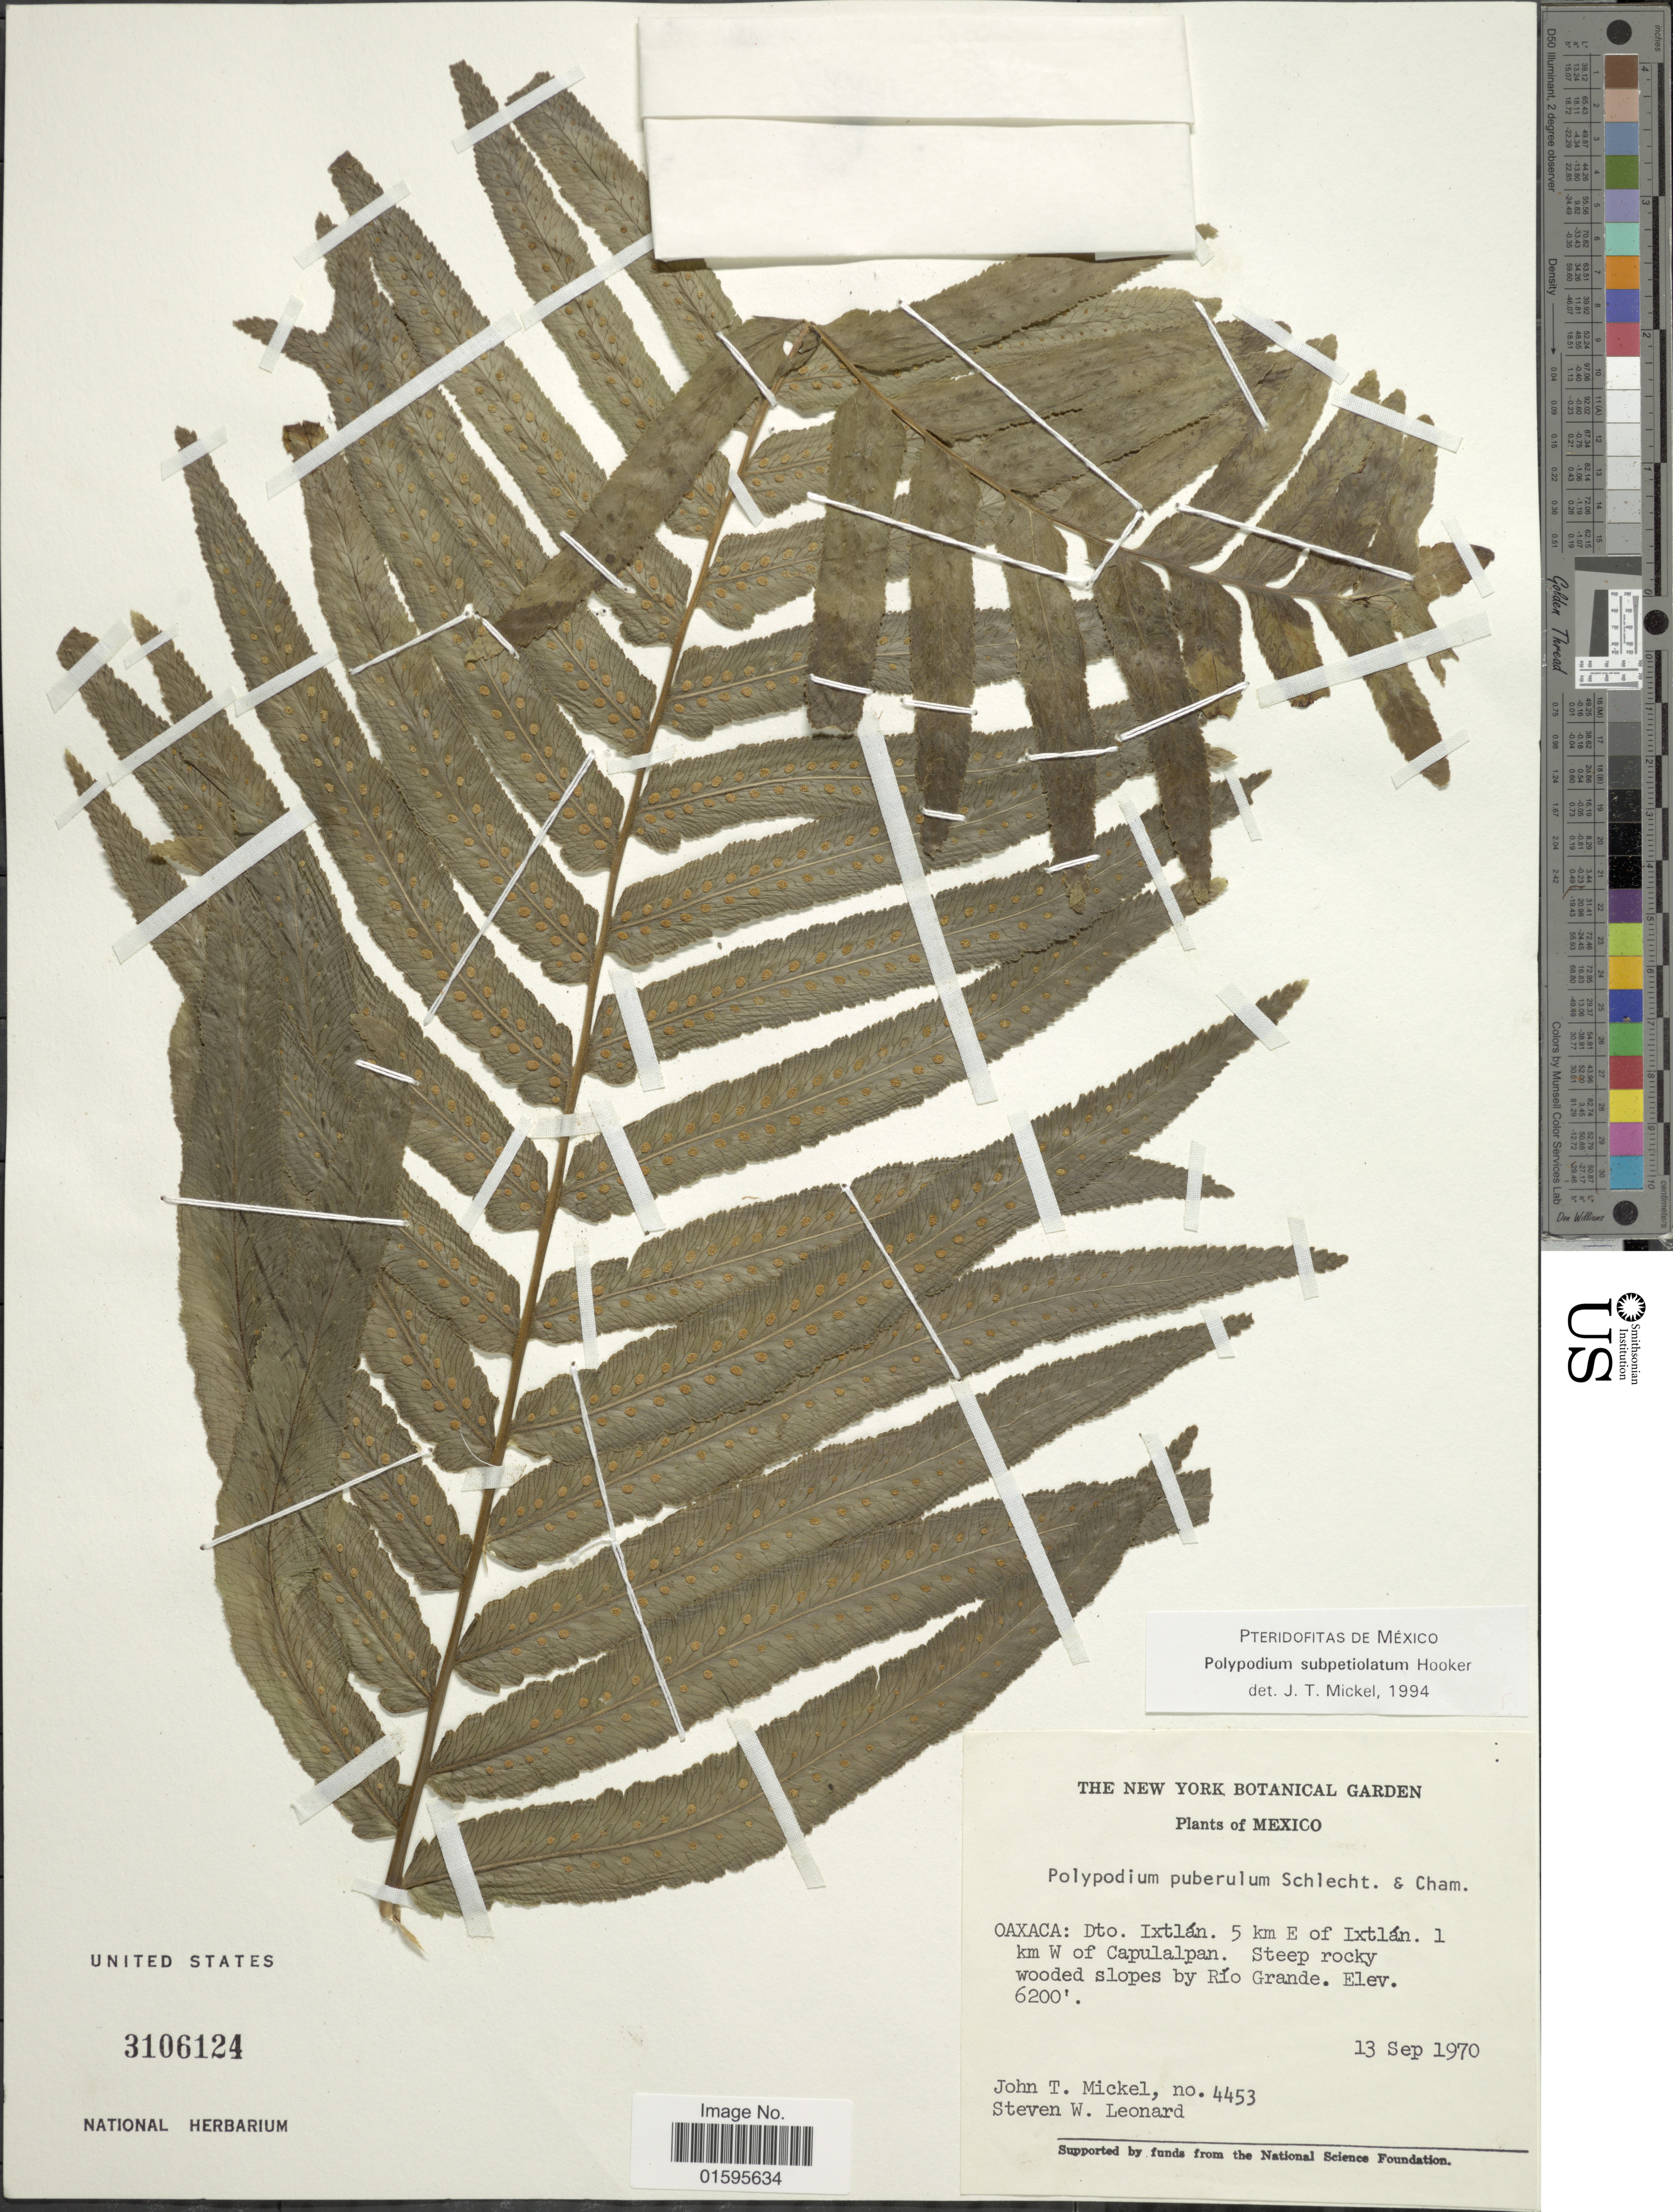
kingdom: Plantae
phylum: Tracheophyta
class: Polypodiopsida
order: Polypodiales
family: Polypodiaceae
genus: Polypodium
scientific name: Polypodium subpetiolatum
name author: Hook.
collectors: J. T. Mickel & S. W. Leonard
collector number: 4453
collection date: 1970-09-13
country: Mexico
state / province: Oaxaca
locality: Oaxaca: Dto. Ixtlan, 5 km E of Ixtlan, 1 km W of Capulalpan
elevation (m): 1890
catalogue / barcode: US 3106124